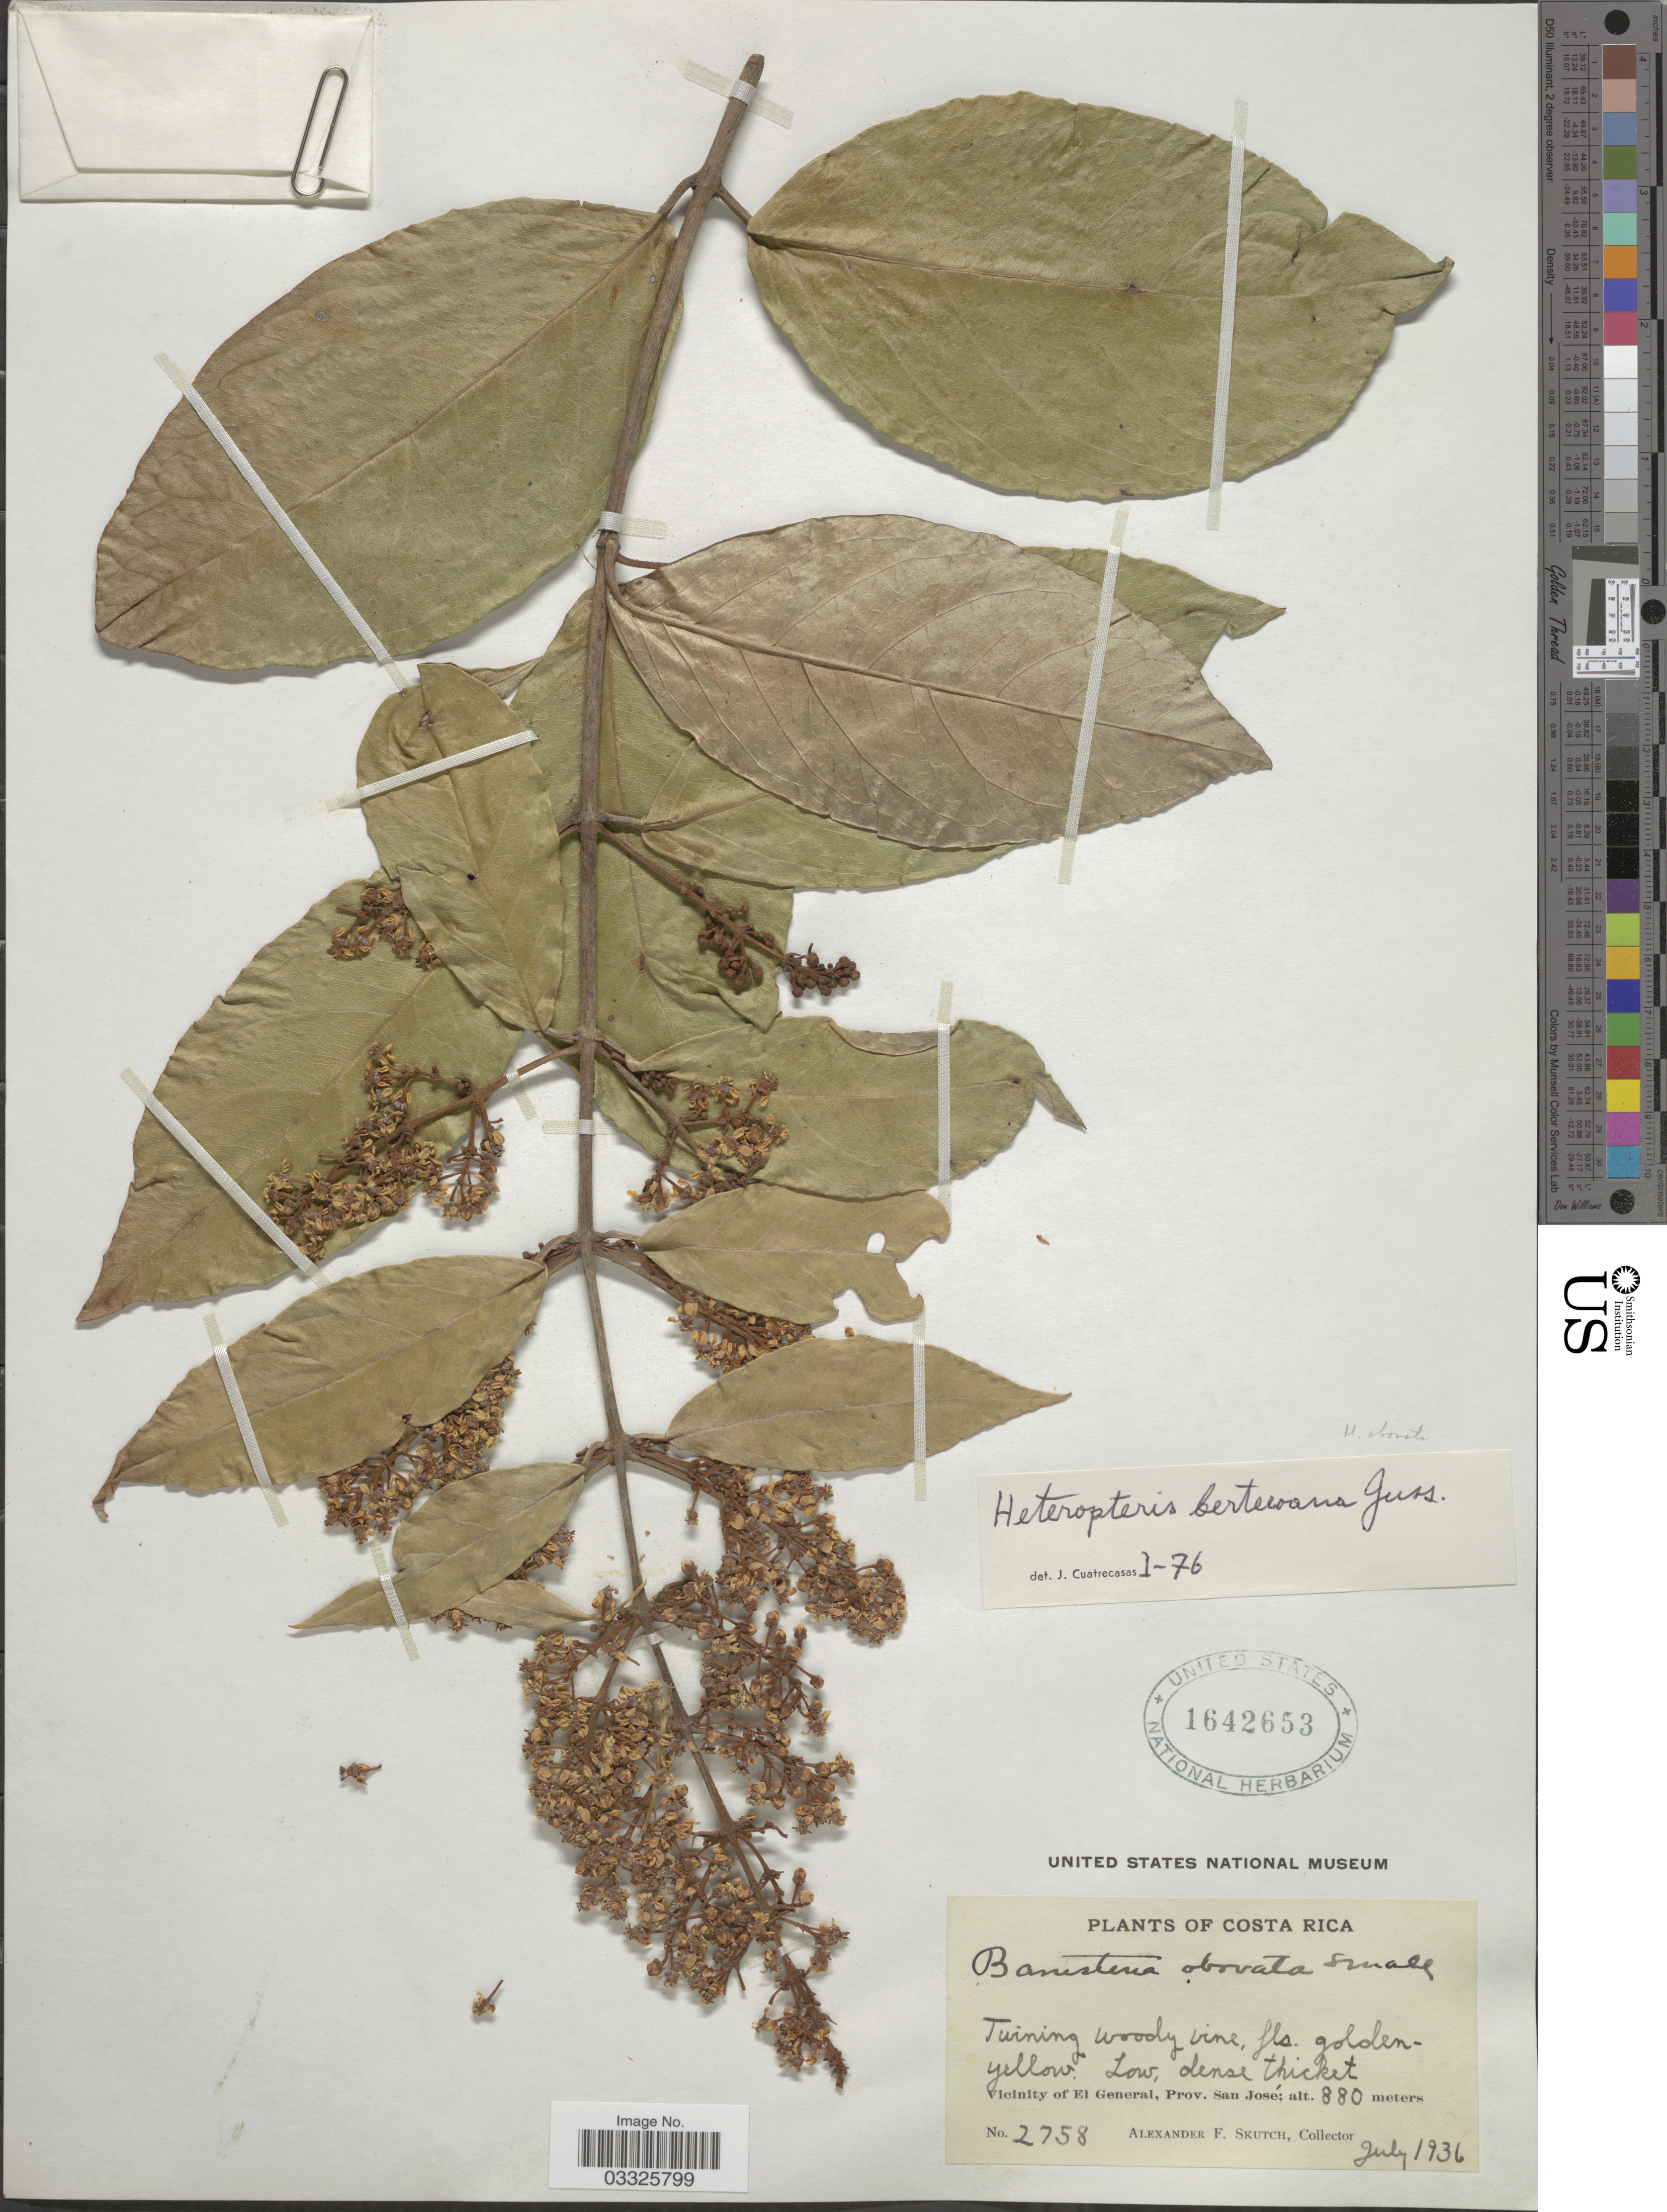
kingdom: Plantae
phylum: Tracheophyta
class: Magnoliopsida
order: Malpighiales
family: Malpighiaceae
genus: Heteropterys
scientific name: Heteropterys obovata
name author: (Small) Cuatrec. & Croat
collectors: A. F. Skutch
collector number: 2758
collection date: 1936-07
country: Costa Rica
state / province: San José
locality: Vicinity of El General.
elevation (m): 880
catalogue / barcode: US 1642653